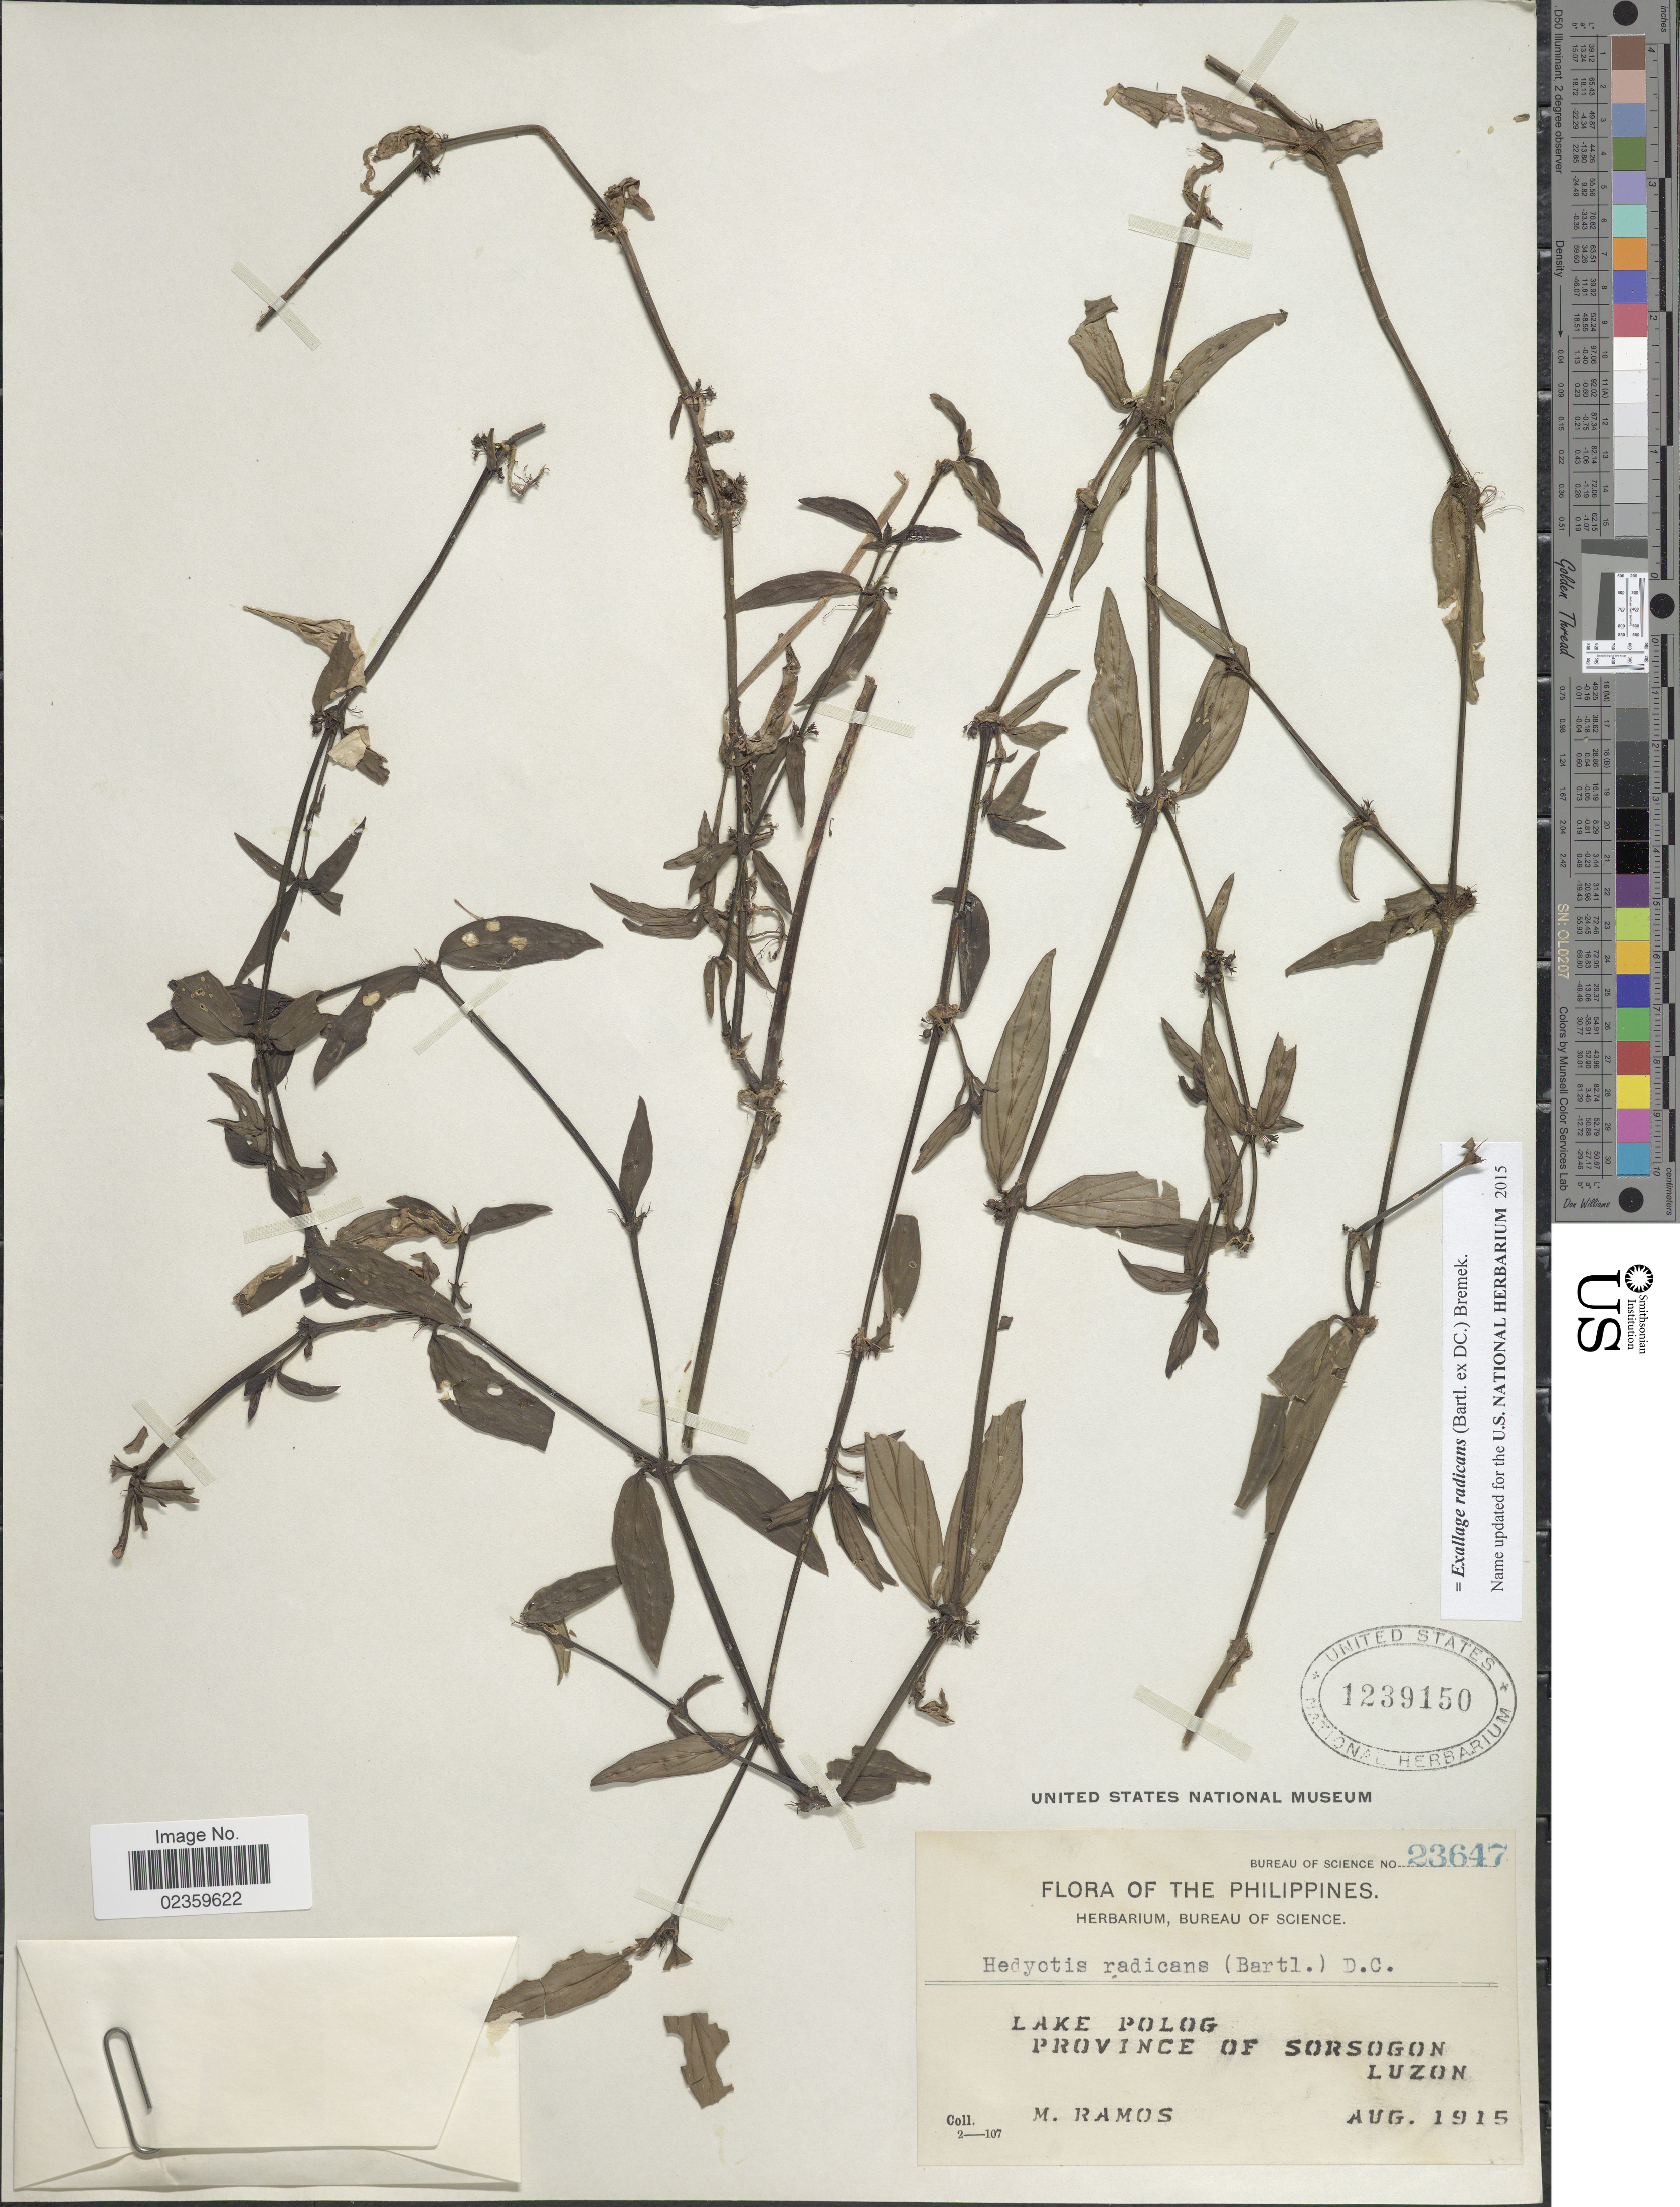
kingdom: Plantae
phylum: Tracheophyta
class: Magnoliopsida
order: Gentianales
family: Rubiaceae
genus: Exallage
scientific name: Exallage radicans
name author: (Bartl. ex DC.) Bremek.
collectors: M. Ramos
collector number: Bureau of Science 23647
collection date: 1915-08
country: Philippines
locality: Lake Polog. Province of Sorsogon. Luzon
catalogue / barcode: US 1239150